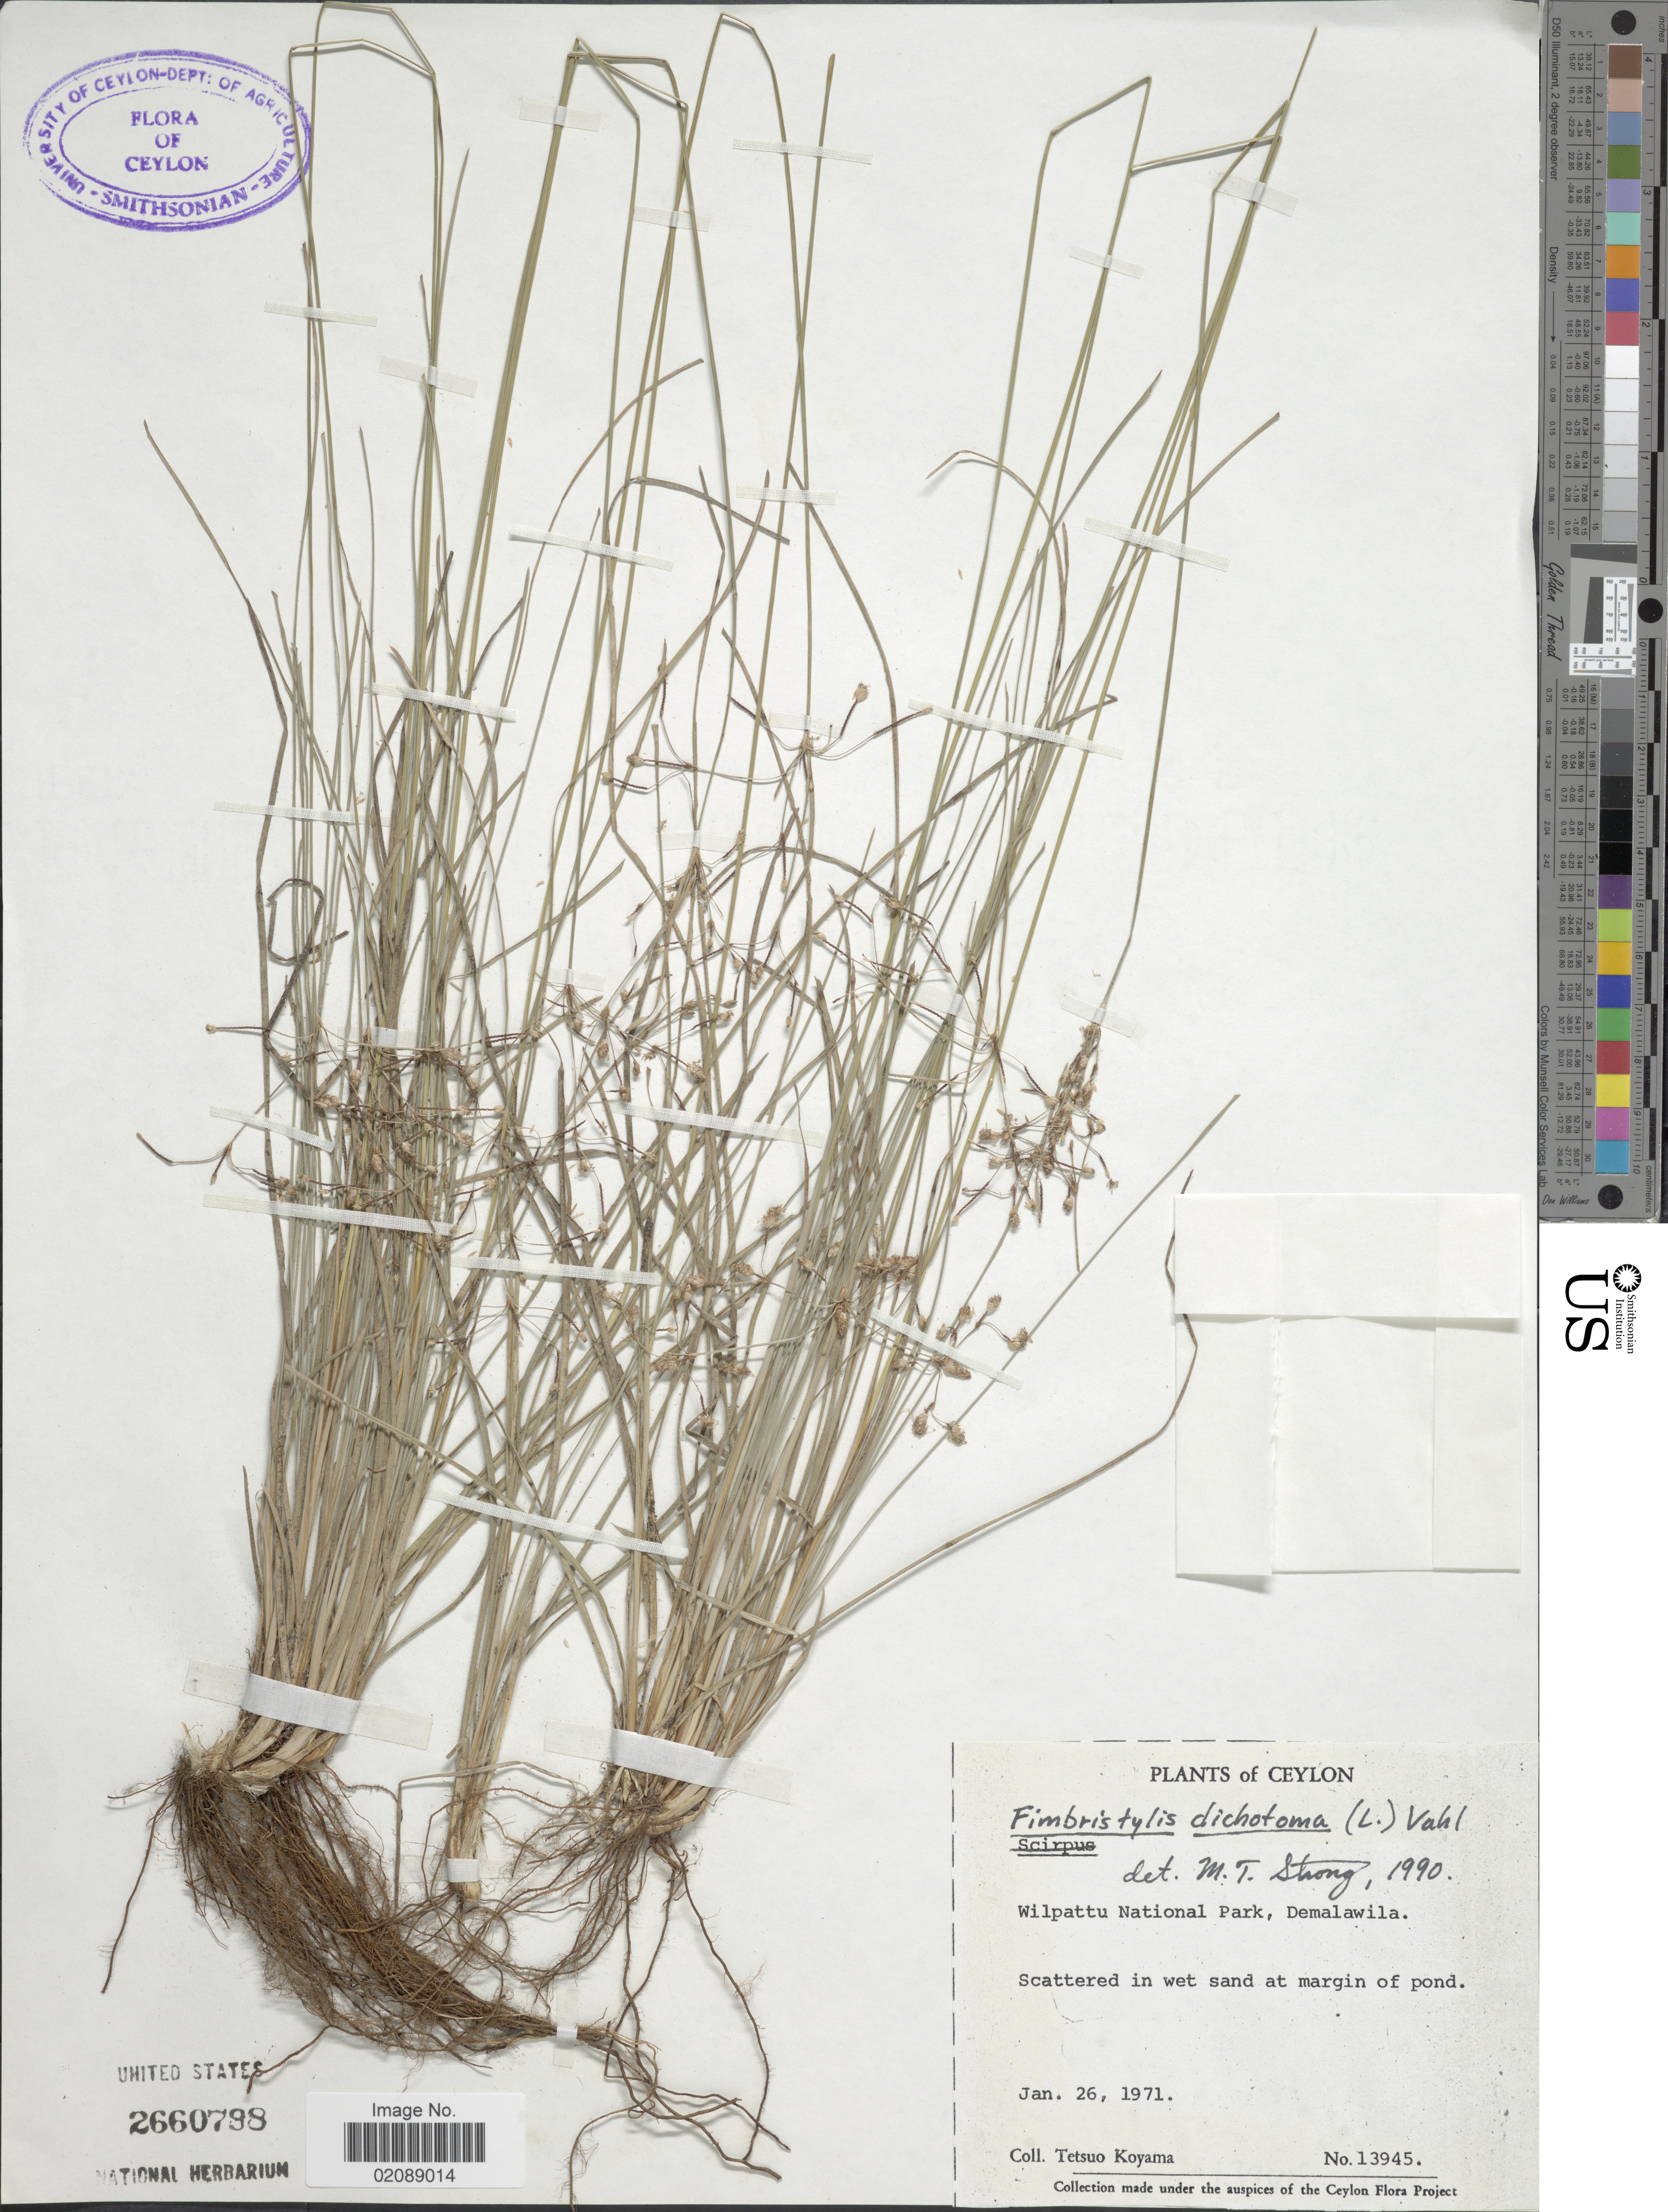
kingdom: Plantae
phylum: Tracheophyta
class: Liliopsida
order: Poales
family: Cyperaceae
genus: Fimbristylis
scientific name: Fimbristylis dichotoma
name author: (L.) Vahl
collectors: T. Koyama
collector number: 13945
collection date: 1971-01-26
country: Sri Lanka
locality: Ceylon, Wilpattu National Park, Demalawilla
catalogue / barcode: US 2660798